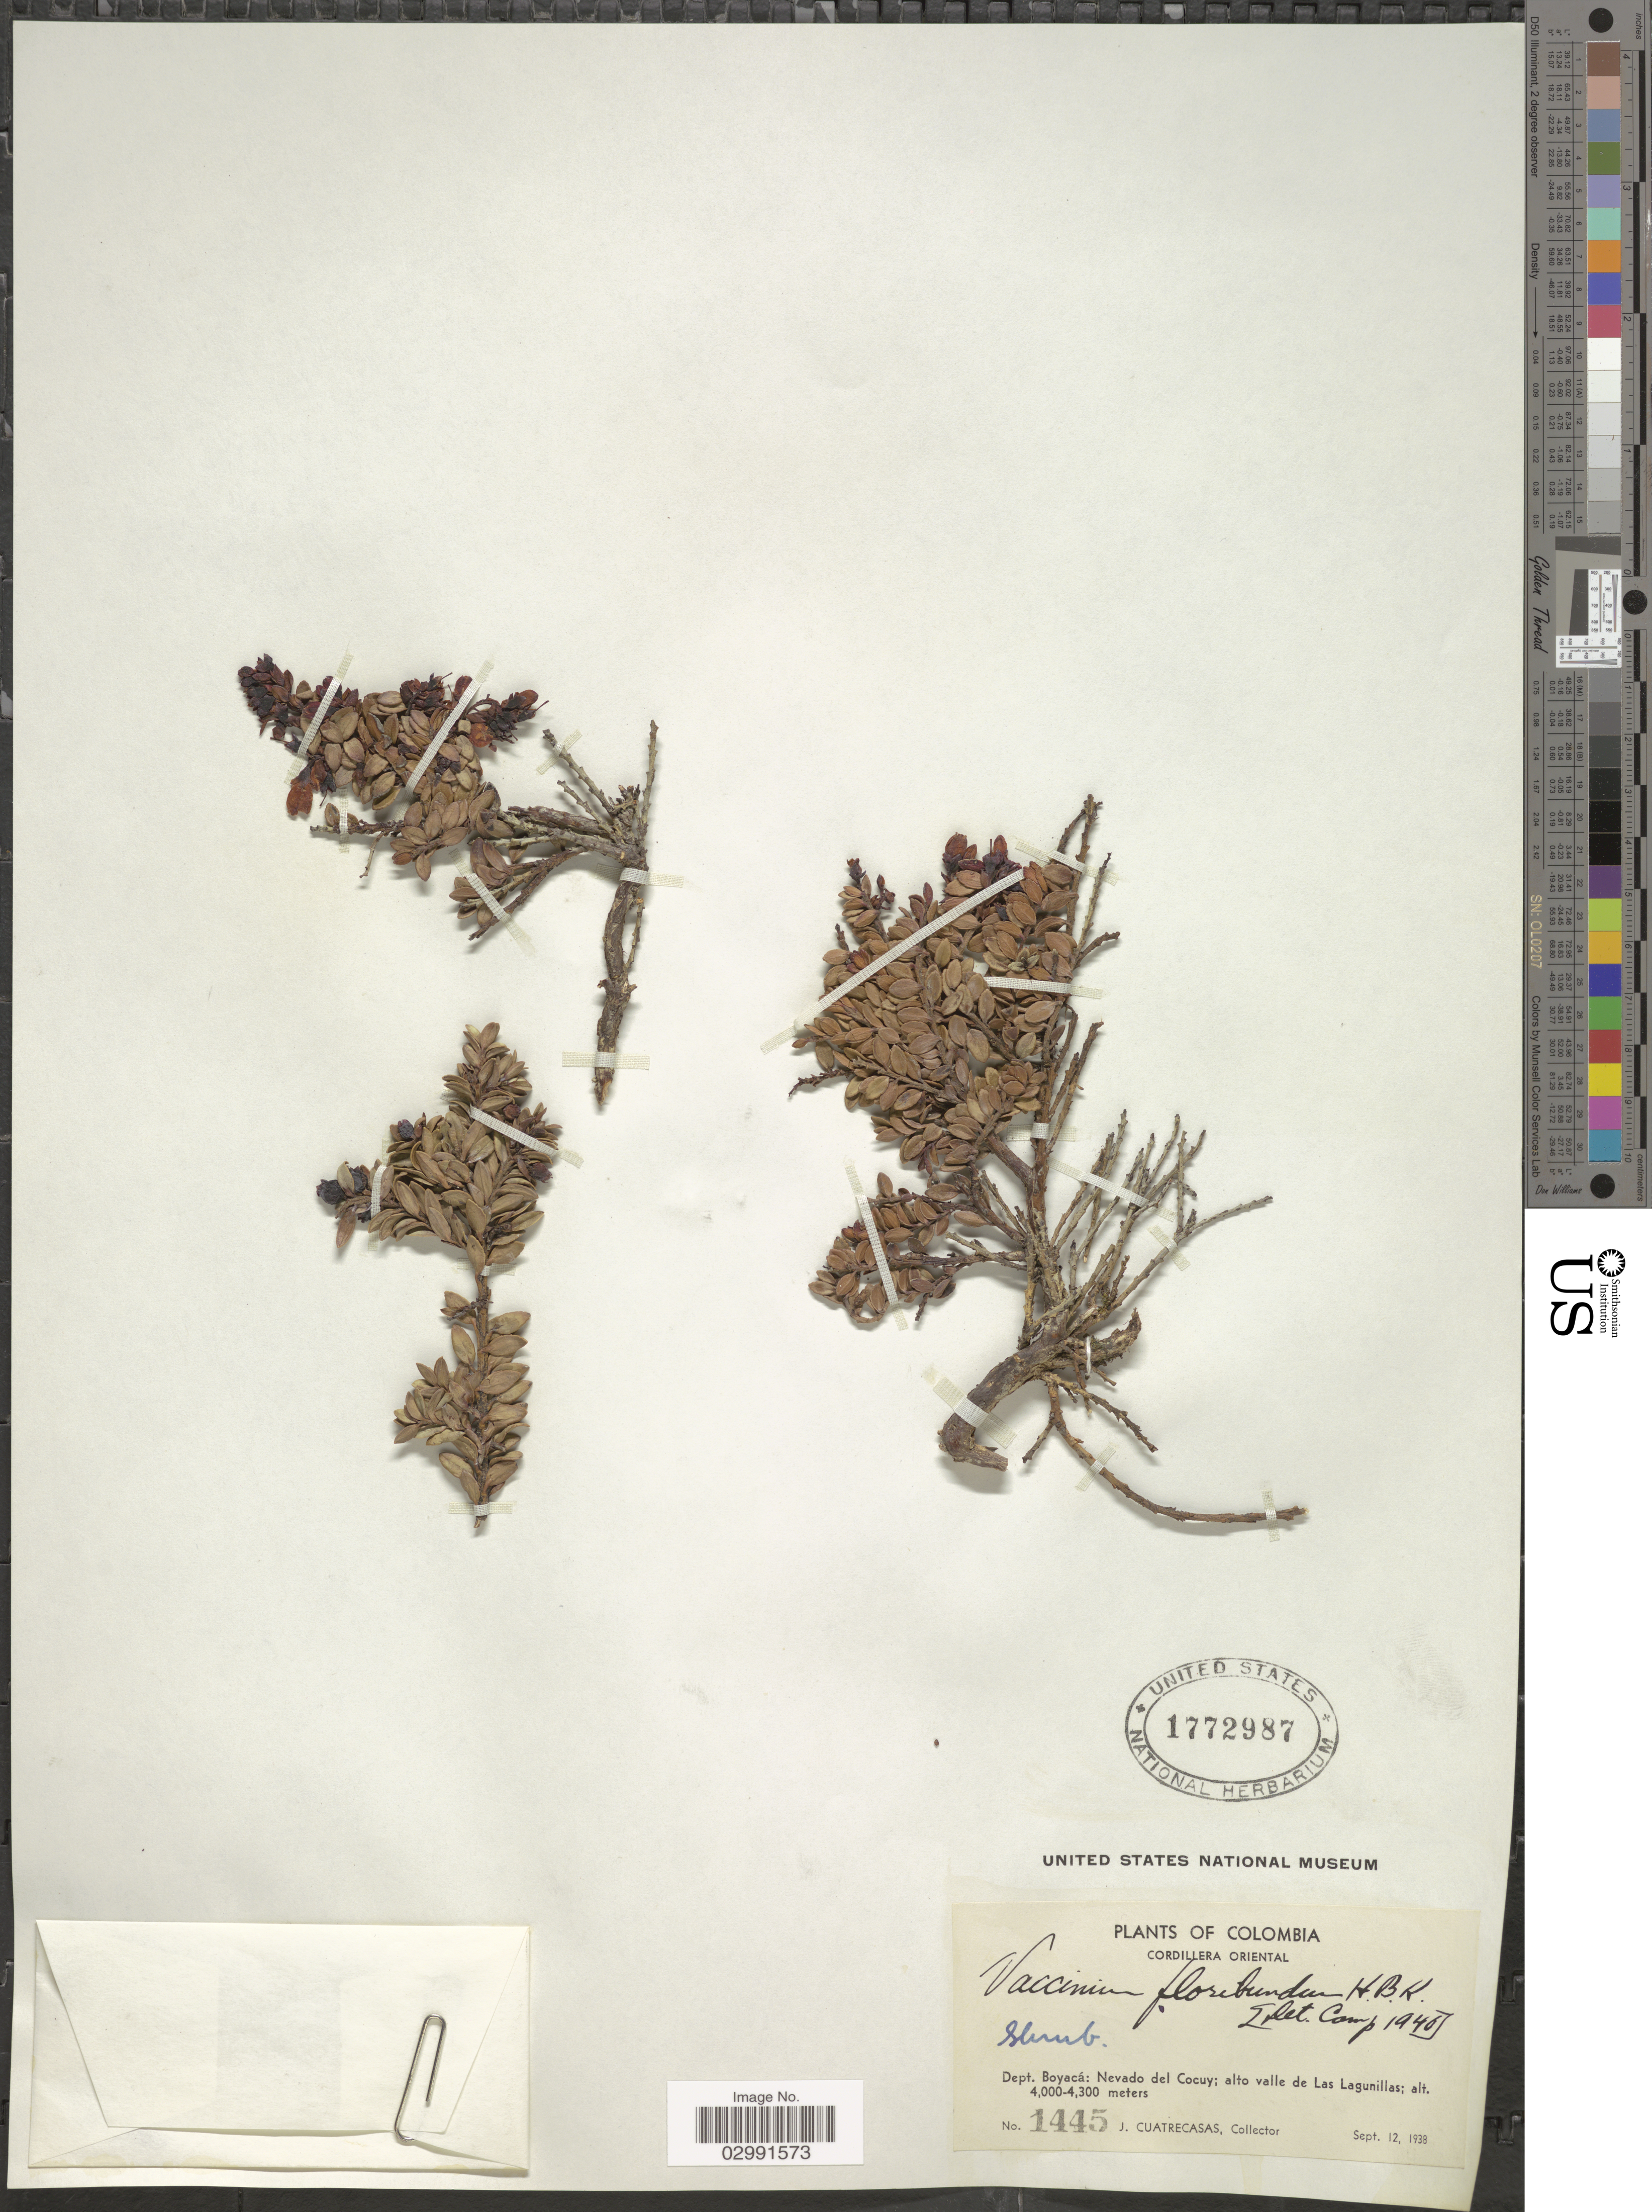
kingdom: Plantae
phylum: Tracheophyta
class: Magnoliopsida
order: Ericales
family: Ericaceae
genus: Vaccinium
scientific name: Vaccinium floribundum var. ramosissimum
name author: Kunth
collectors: J. Cuatrecasas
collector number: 1445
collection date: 1938-09-12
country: Colombia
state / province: Boyacá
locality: Cordillera Oriental. Dept. Boyacá: Nevado del Cocuy; alto valle de Las Lagunillas.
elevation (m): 4000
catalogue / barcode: US 1772987